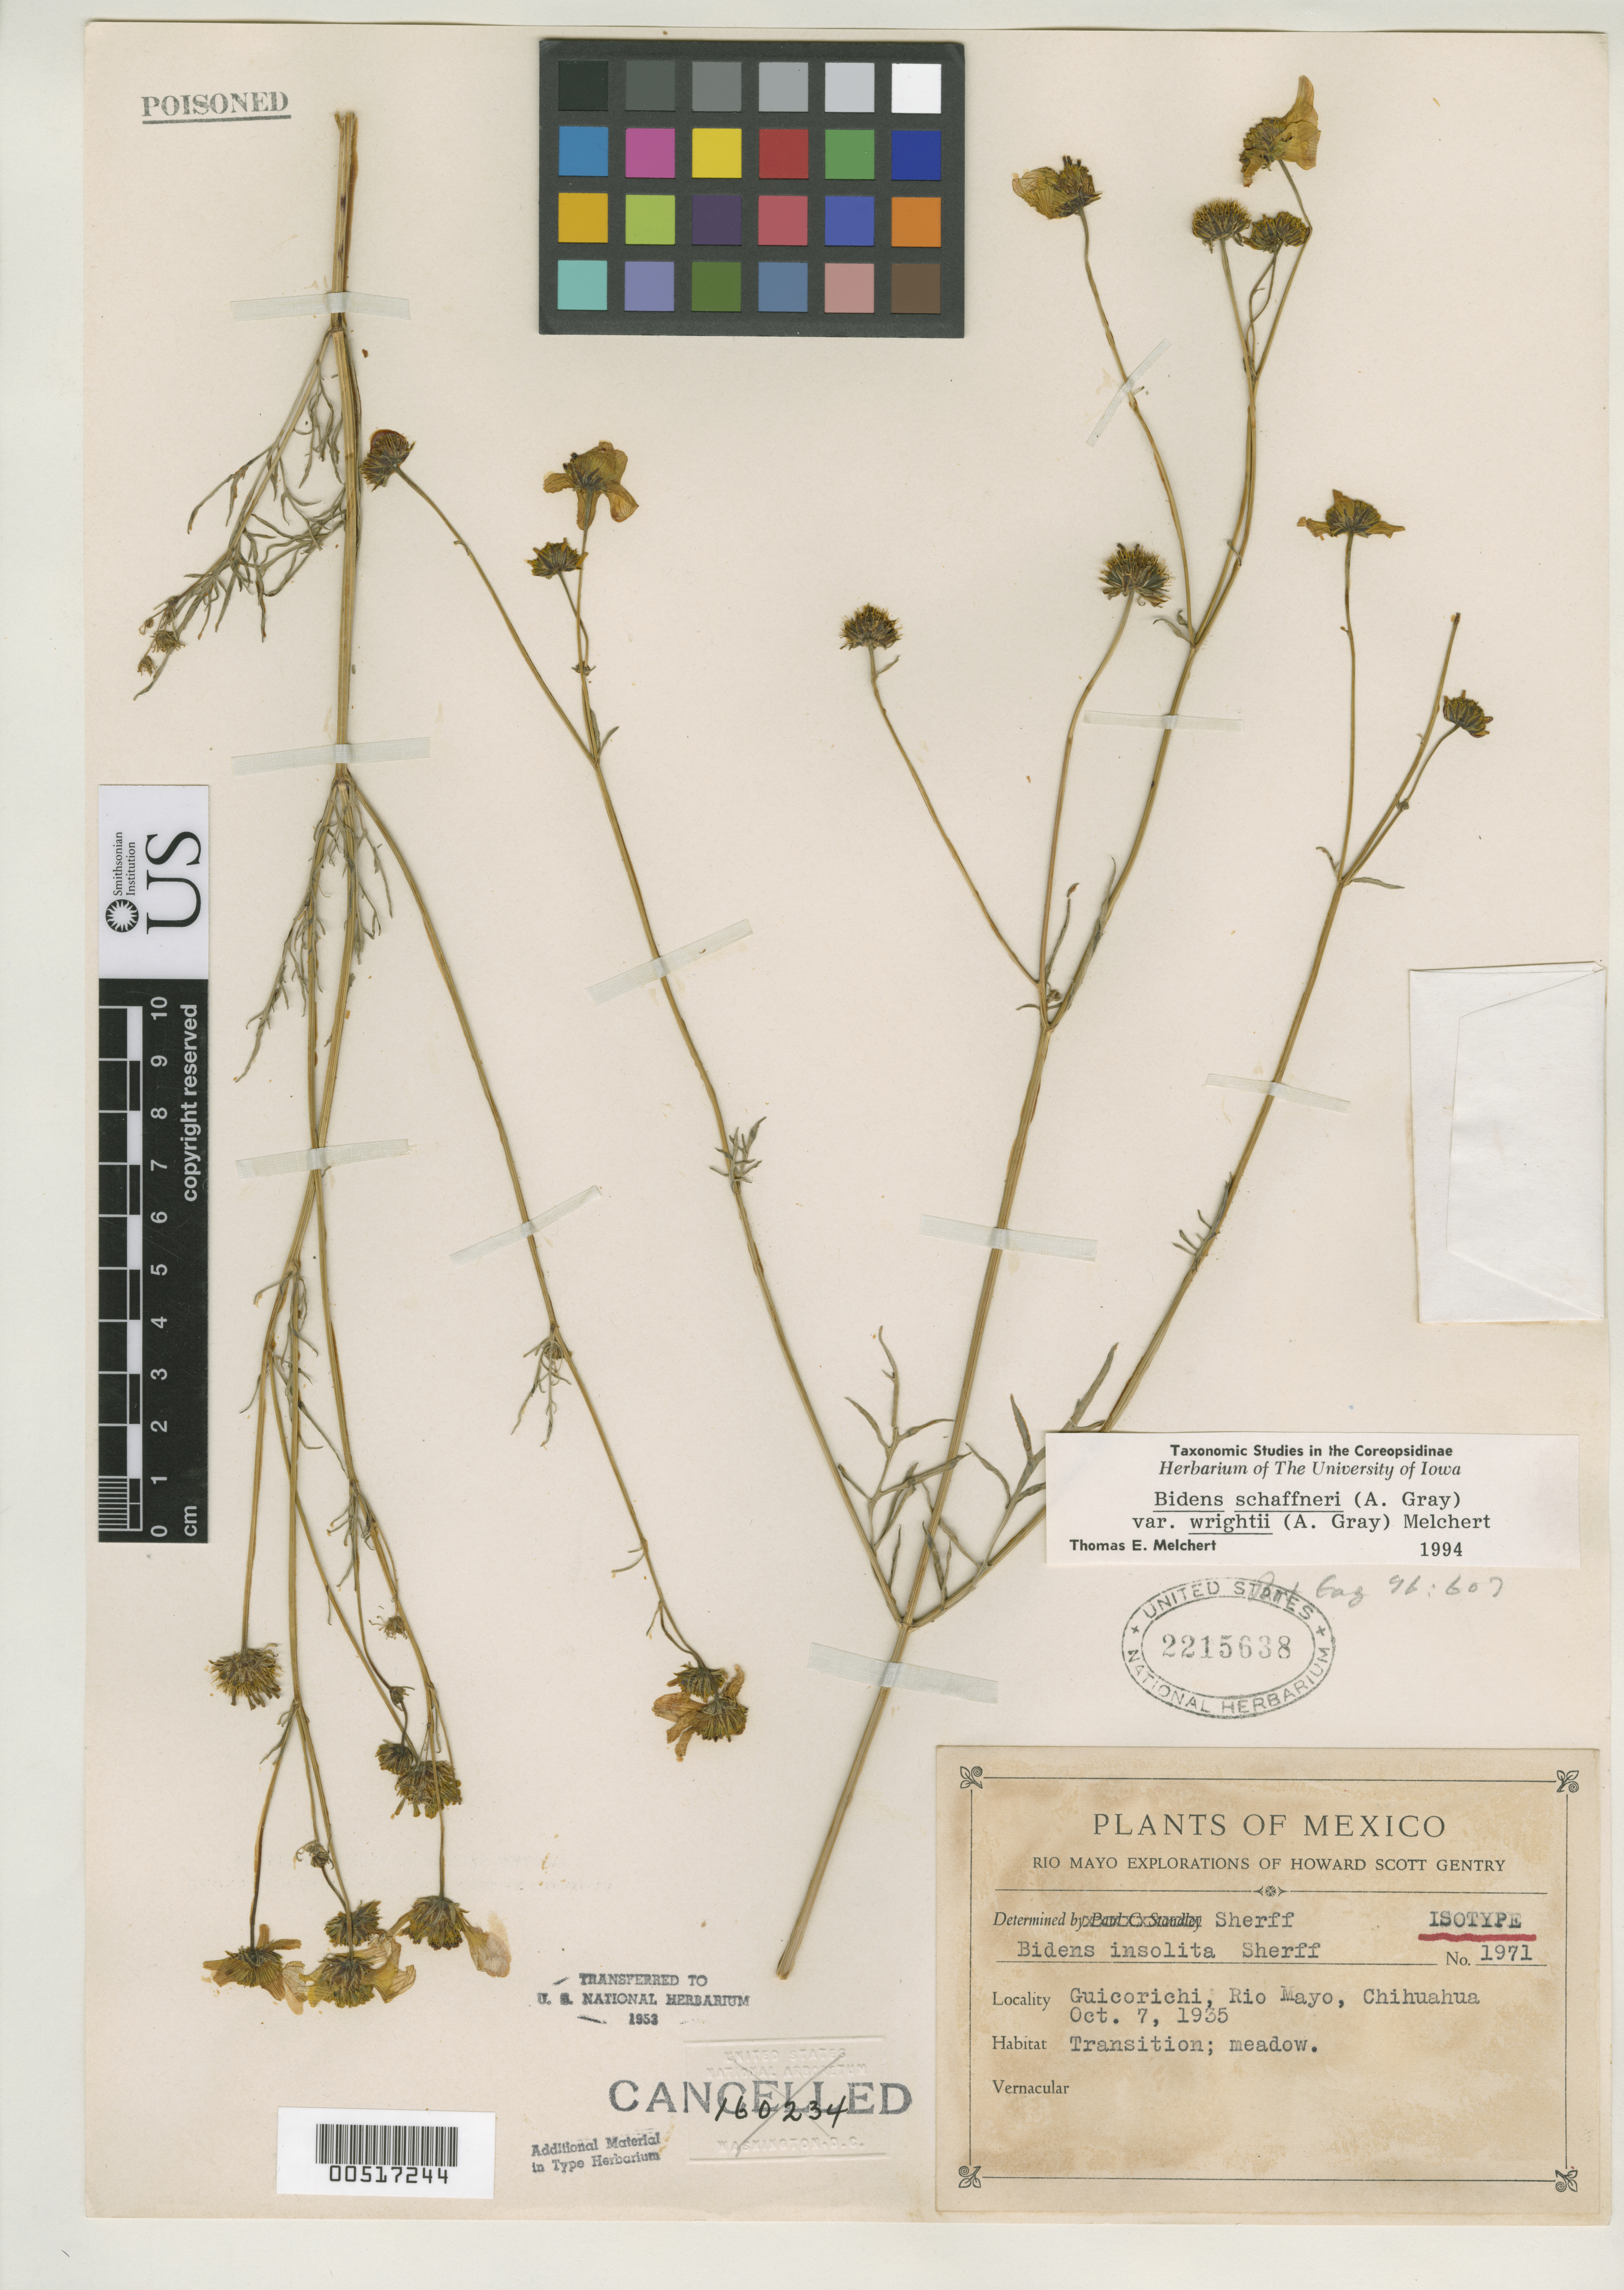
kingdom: Plantae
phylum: Tracheophyta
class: Magnoliopsida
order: Asterales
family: Asteraceae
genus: Bidens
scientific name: Bidens insolita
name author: Sherff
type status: Isotype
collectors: H. S. Gentry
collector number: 1971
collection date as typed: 07 Oct 1935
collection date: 1935-10-07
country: Mexico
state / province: Chihuahua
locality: Guicorichi. Río Mayo.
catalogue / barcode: US 2215638